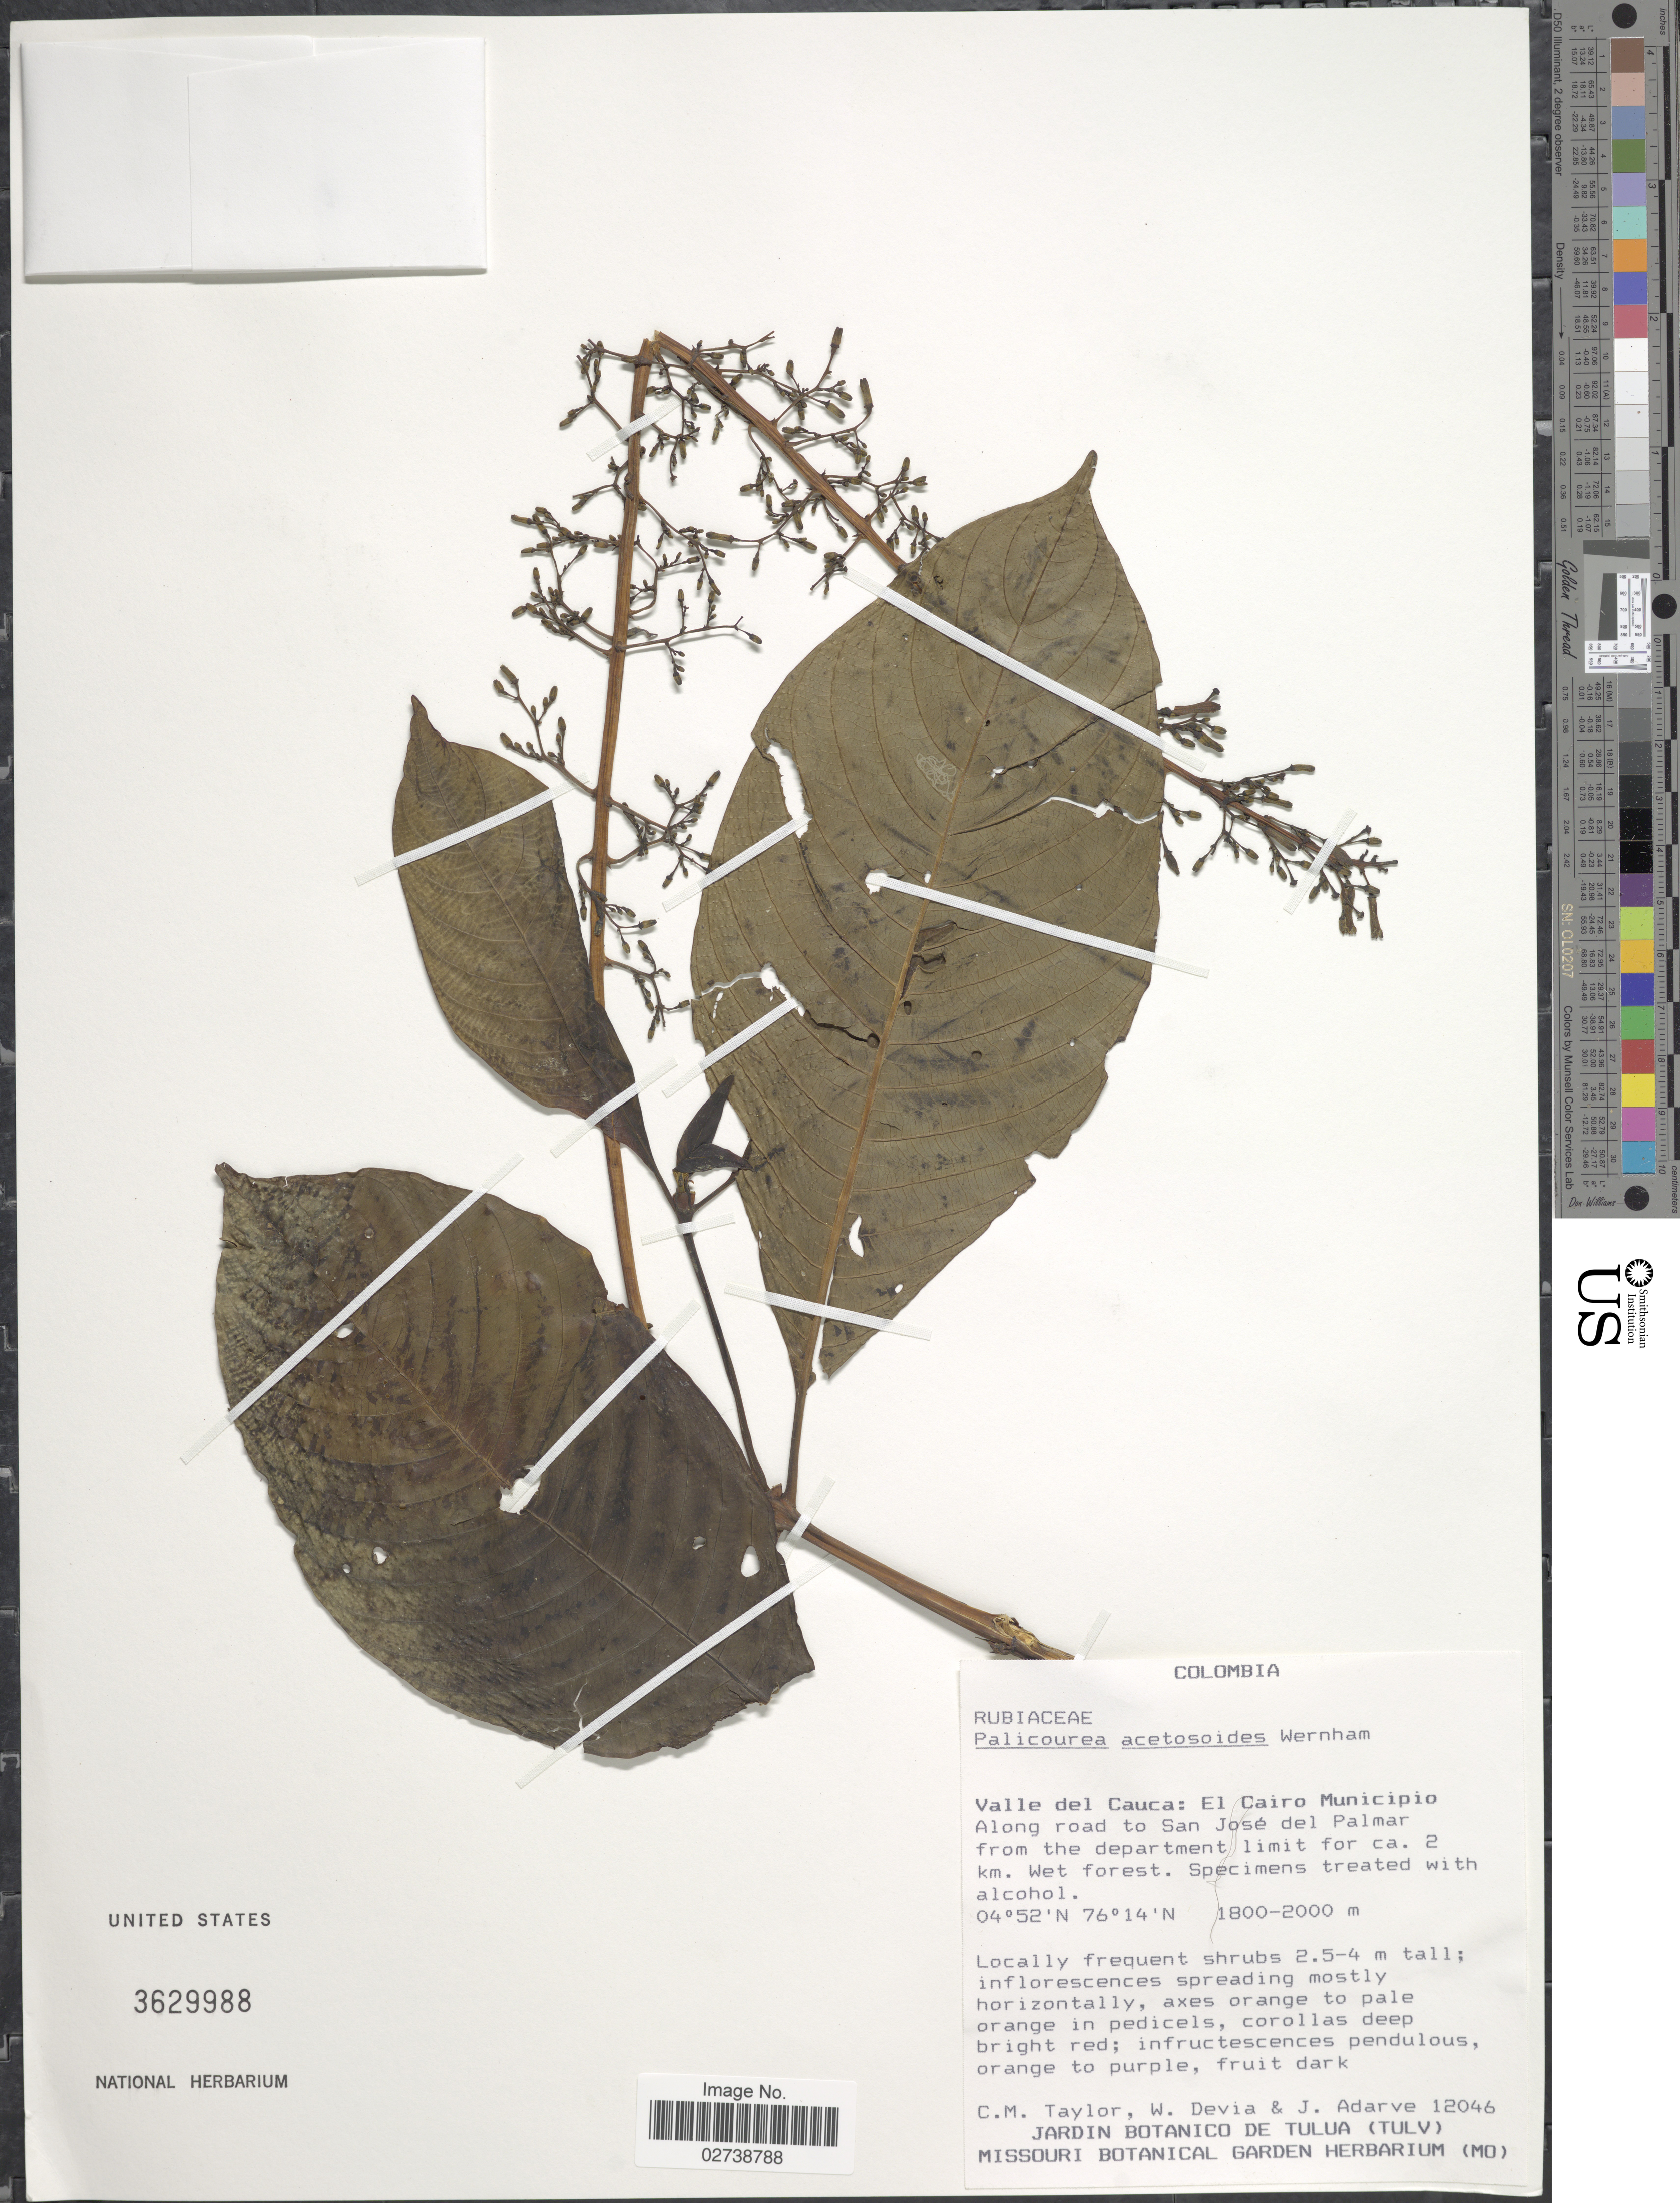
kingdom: Plantae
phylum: Tracheophyta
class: Magnoliopsida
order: Gentianales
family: Rubiaceae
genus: Palicourea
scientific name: Palicourea acetosoides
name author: Wernham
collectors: C. M. Taylor, W. Devia & J. B. Adarve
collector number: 12046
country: Colombia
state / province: Valle del Cauca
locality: El Cairo Municipio Along road to San José del Palmar from the department limit for ca. 2 km. Wet forest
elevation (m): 1800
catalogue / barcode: US 3629988